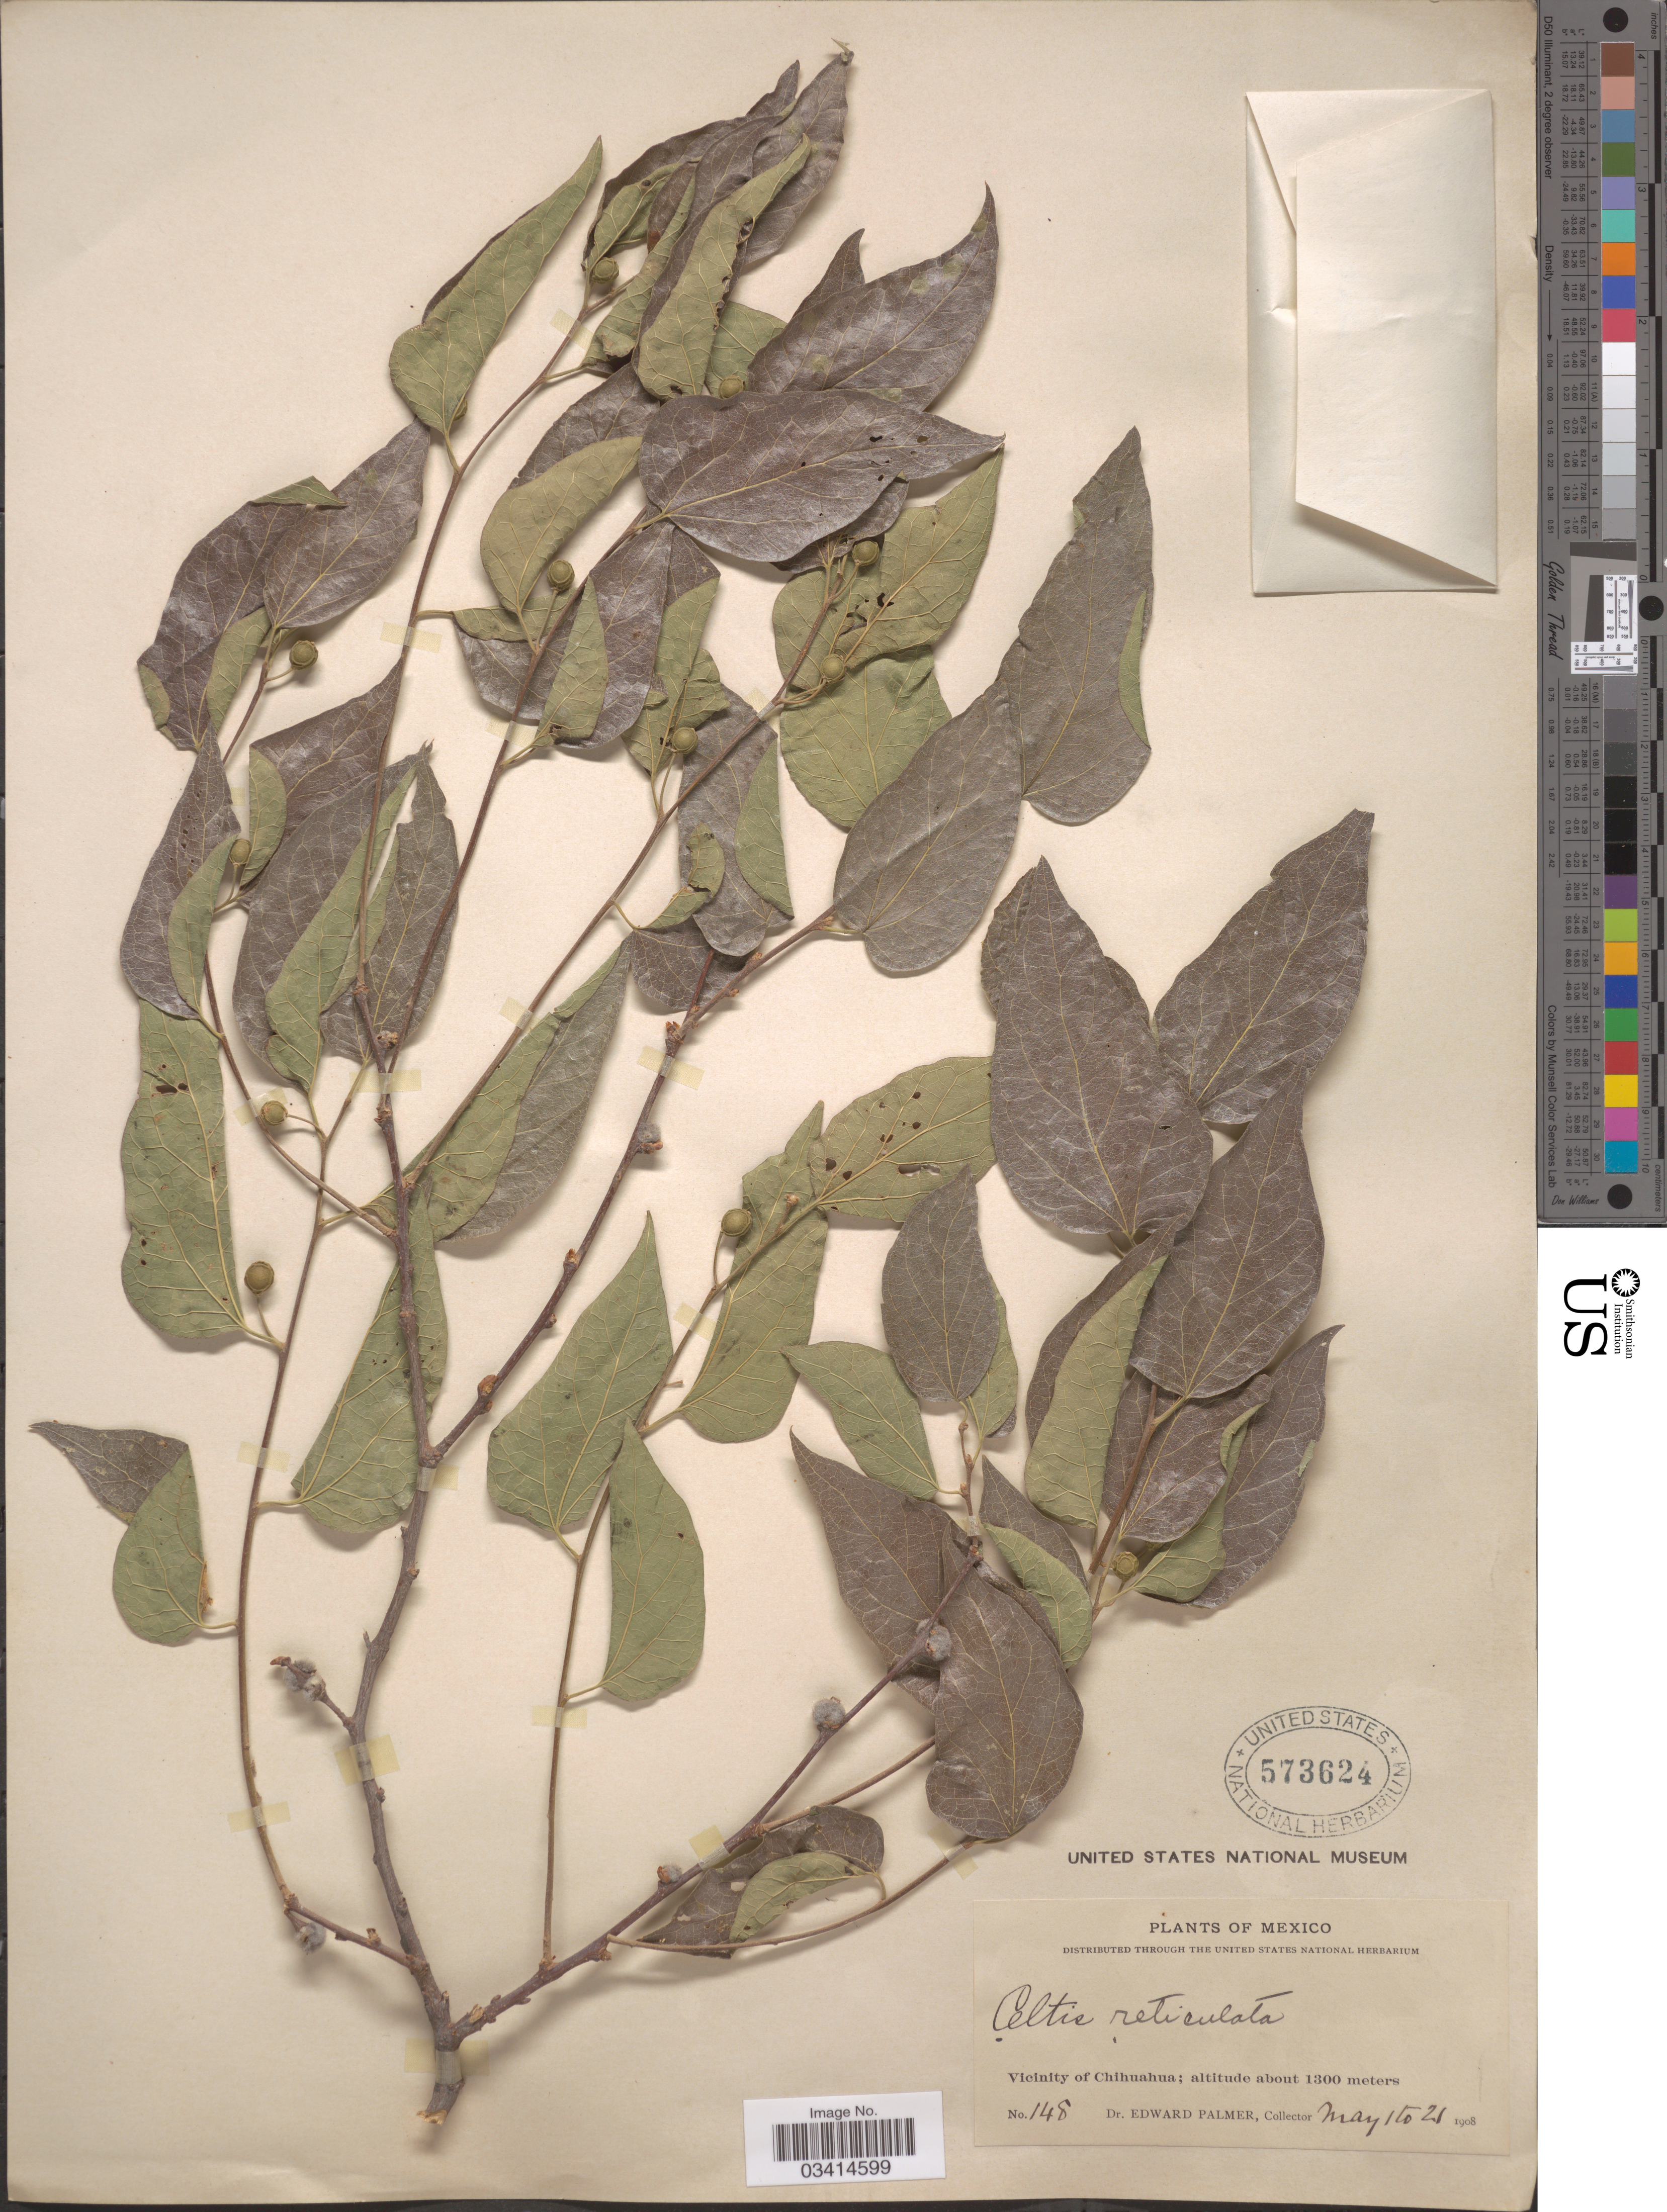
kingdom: Plantae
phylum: Tracheophyta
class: Magnoliopsida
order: Rosales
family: Cannabaceae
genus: Celtis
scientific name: Celtis reticulata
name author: Torr.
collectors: E. Palmer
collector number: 148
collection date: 1908-05-01/1908-05-21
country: Mexico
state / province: Chihuahua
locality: Vicinity of Chihuahua.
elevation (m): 1300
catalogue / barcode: US 573624